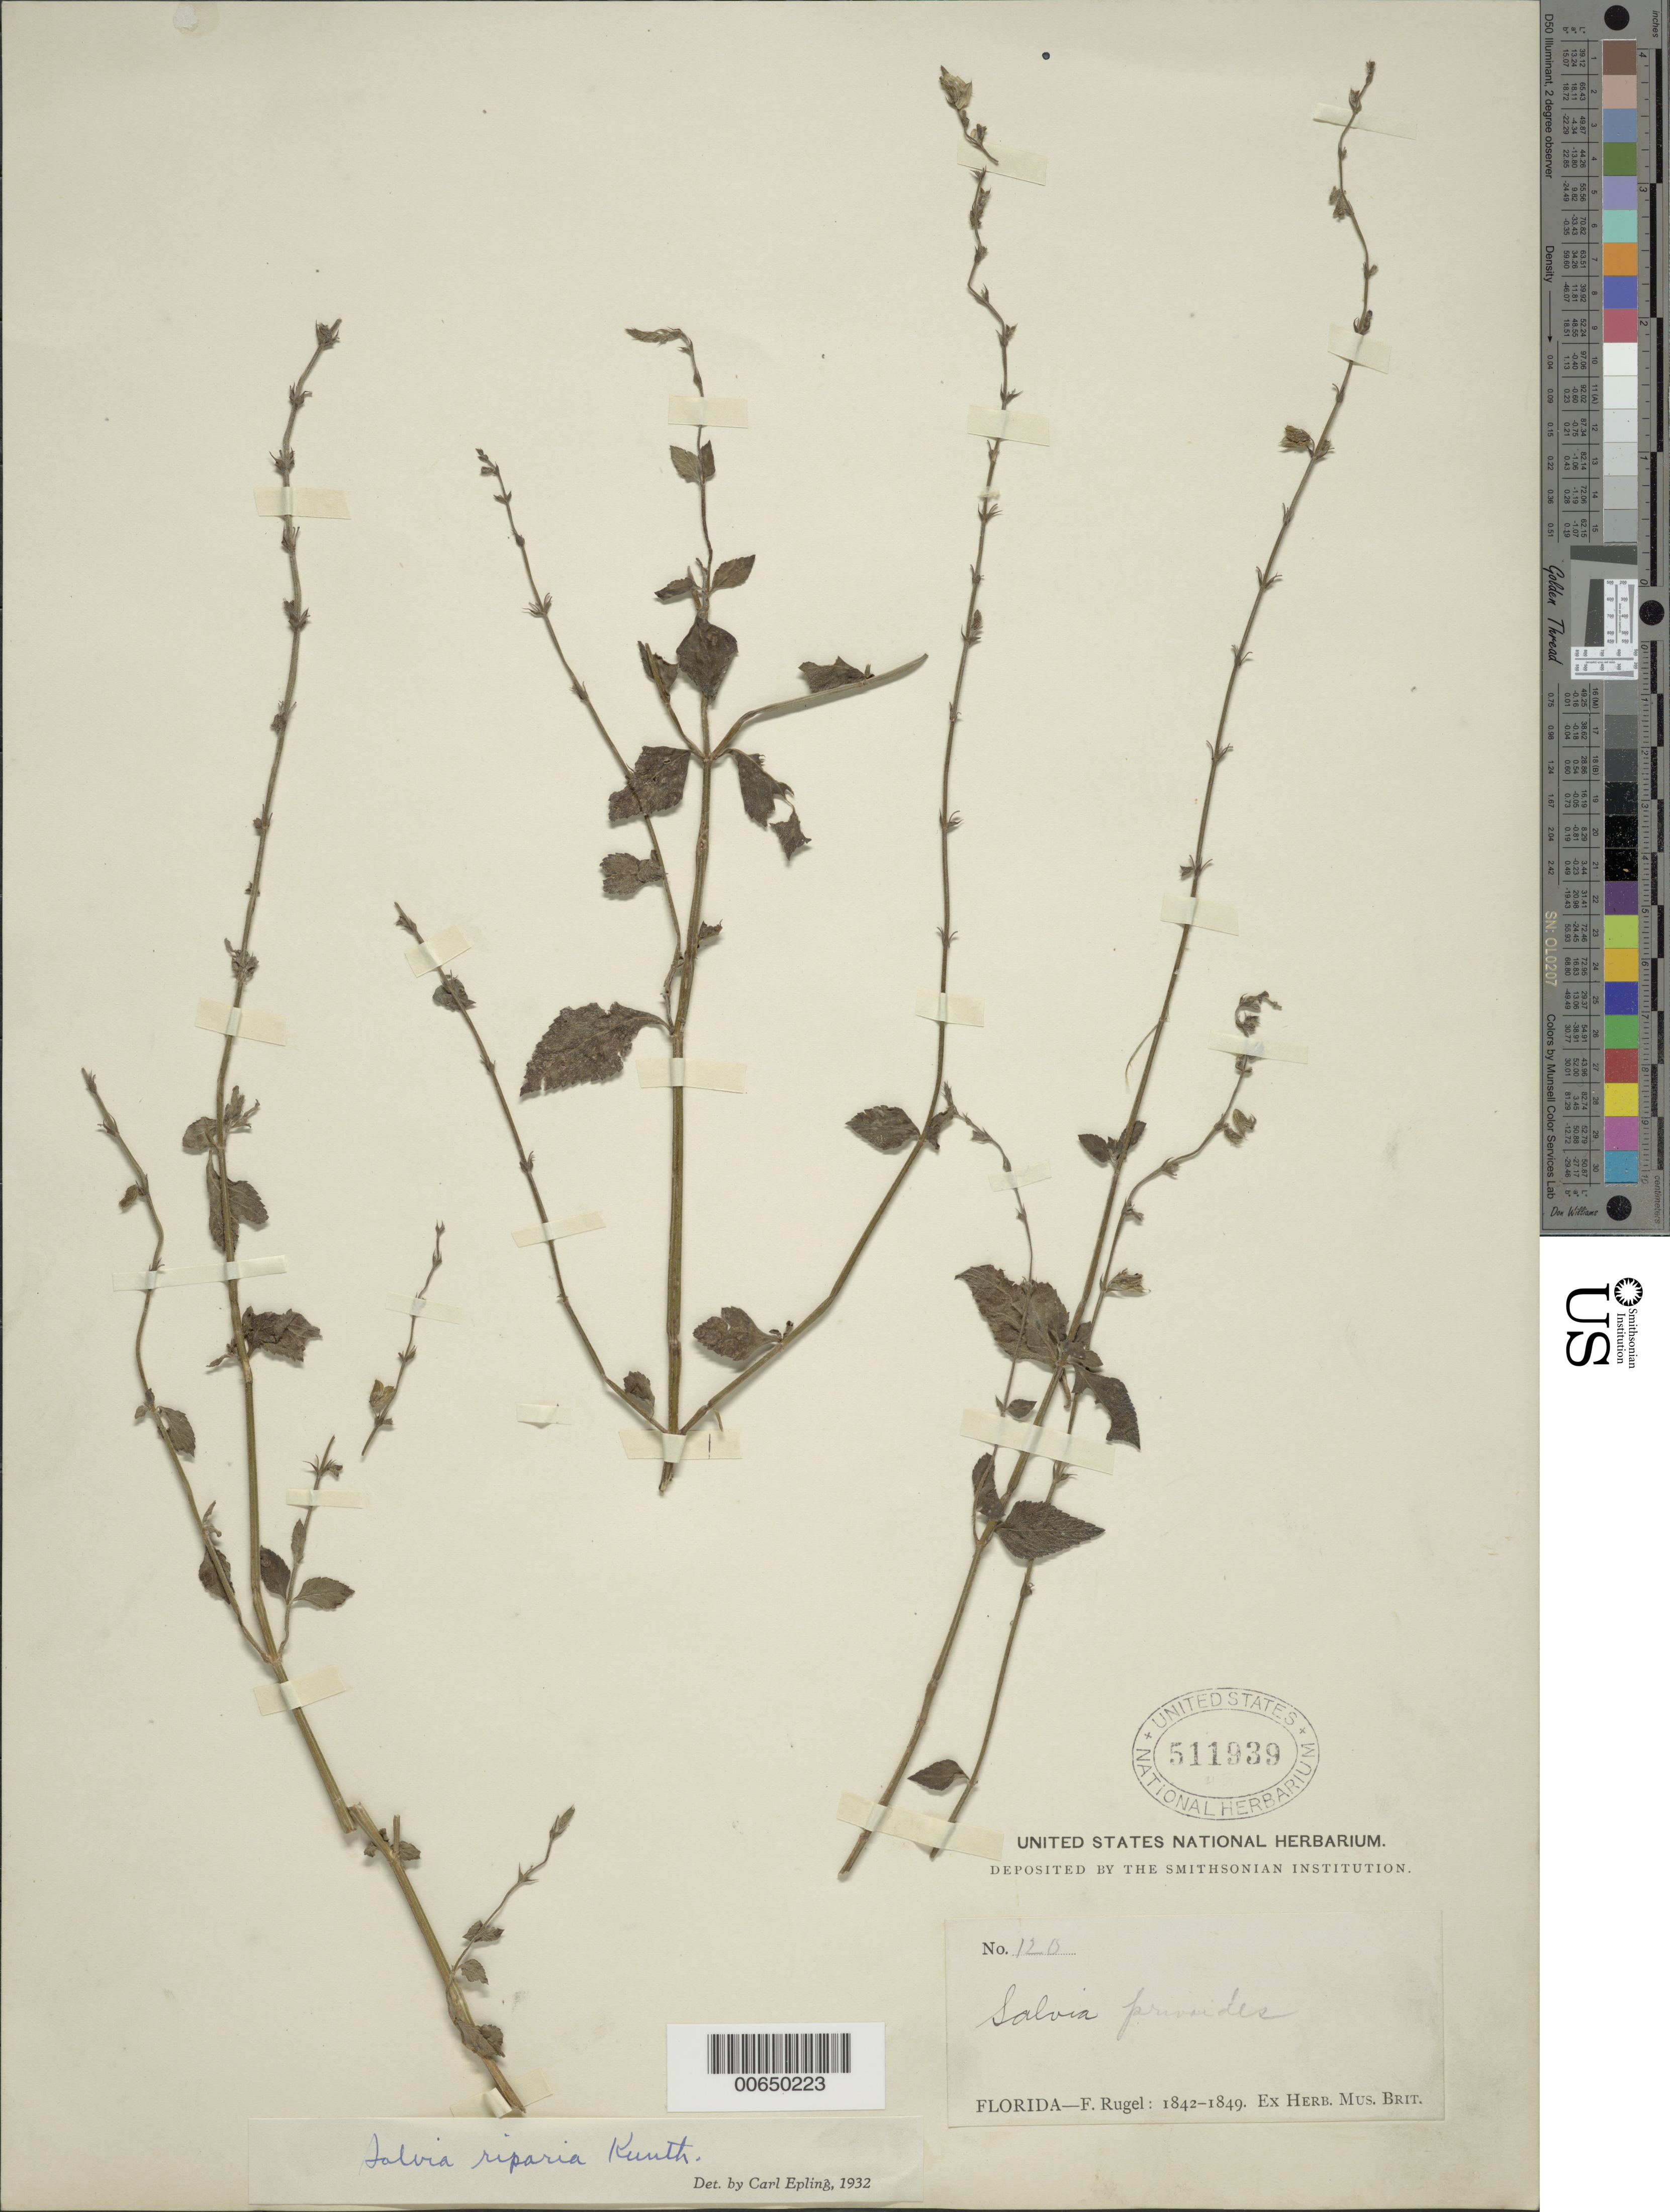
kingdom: Plantae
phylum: Tracheophyta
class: Magnoliopsida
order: Lamiales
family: Lamiaceae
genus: Salvia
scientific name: Salvia riparia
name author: Kunth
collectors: F. Rugel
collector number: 120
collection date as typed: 1842 to -- --- 1849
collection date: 1842/1849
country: United States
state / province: Florida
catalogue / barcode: US 511939